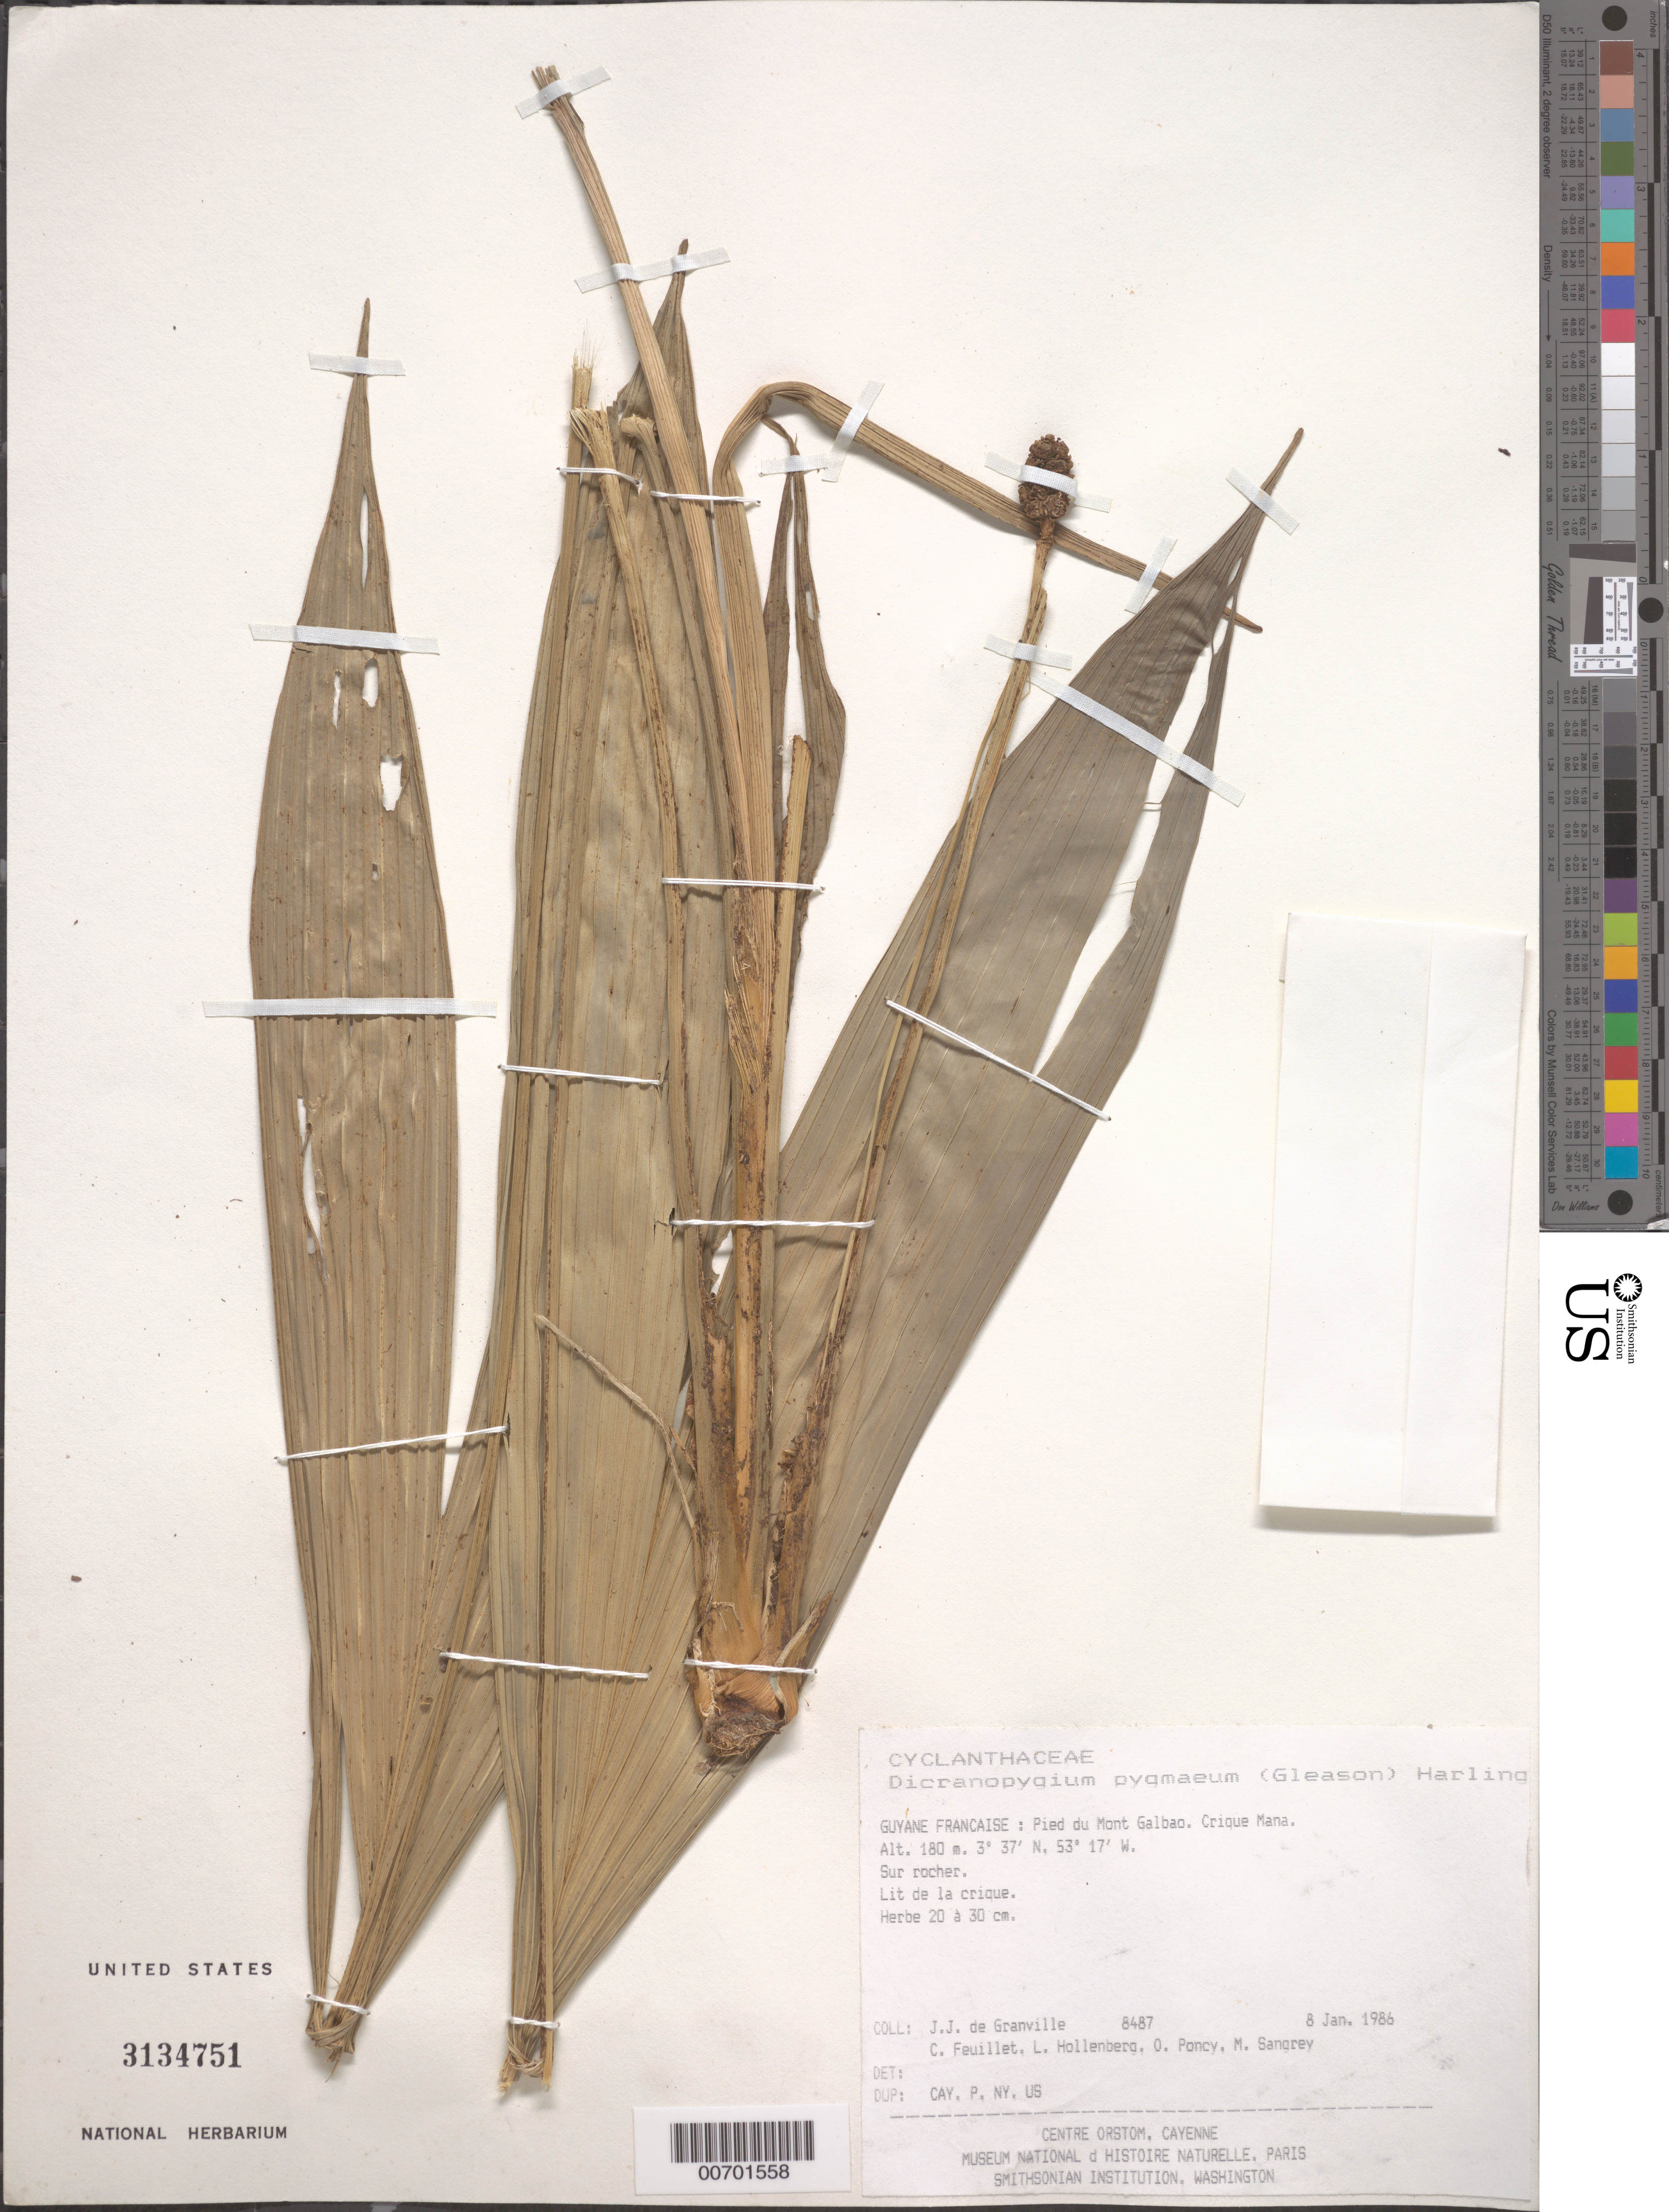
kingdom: Plantae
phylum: Tracheophyta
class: Liliopsida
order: Pandanales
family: Cyclanthaceae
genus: Dicranopygium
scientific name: Dicranopygium pygmaeum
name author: (Gleason) Harling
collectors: J.-J. de Granville, C. Feuillet, L. Hollenberg, O. Poncy & M. S. Sangrey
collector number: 8487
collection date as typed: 8-Jan-86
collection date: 1986-01-08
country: French Guiana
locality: Pied du Mont Galbao. Crique Mana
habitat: Lit de la crique, sur rocher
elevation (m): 180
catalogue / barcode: US 3134751